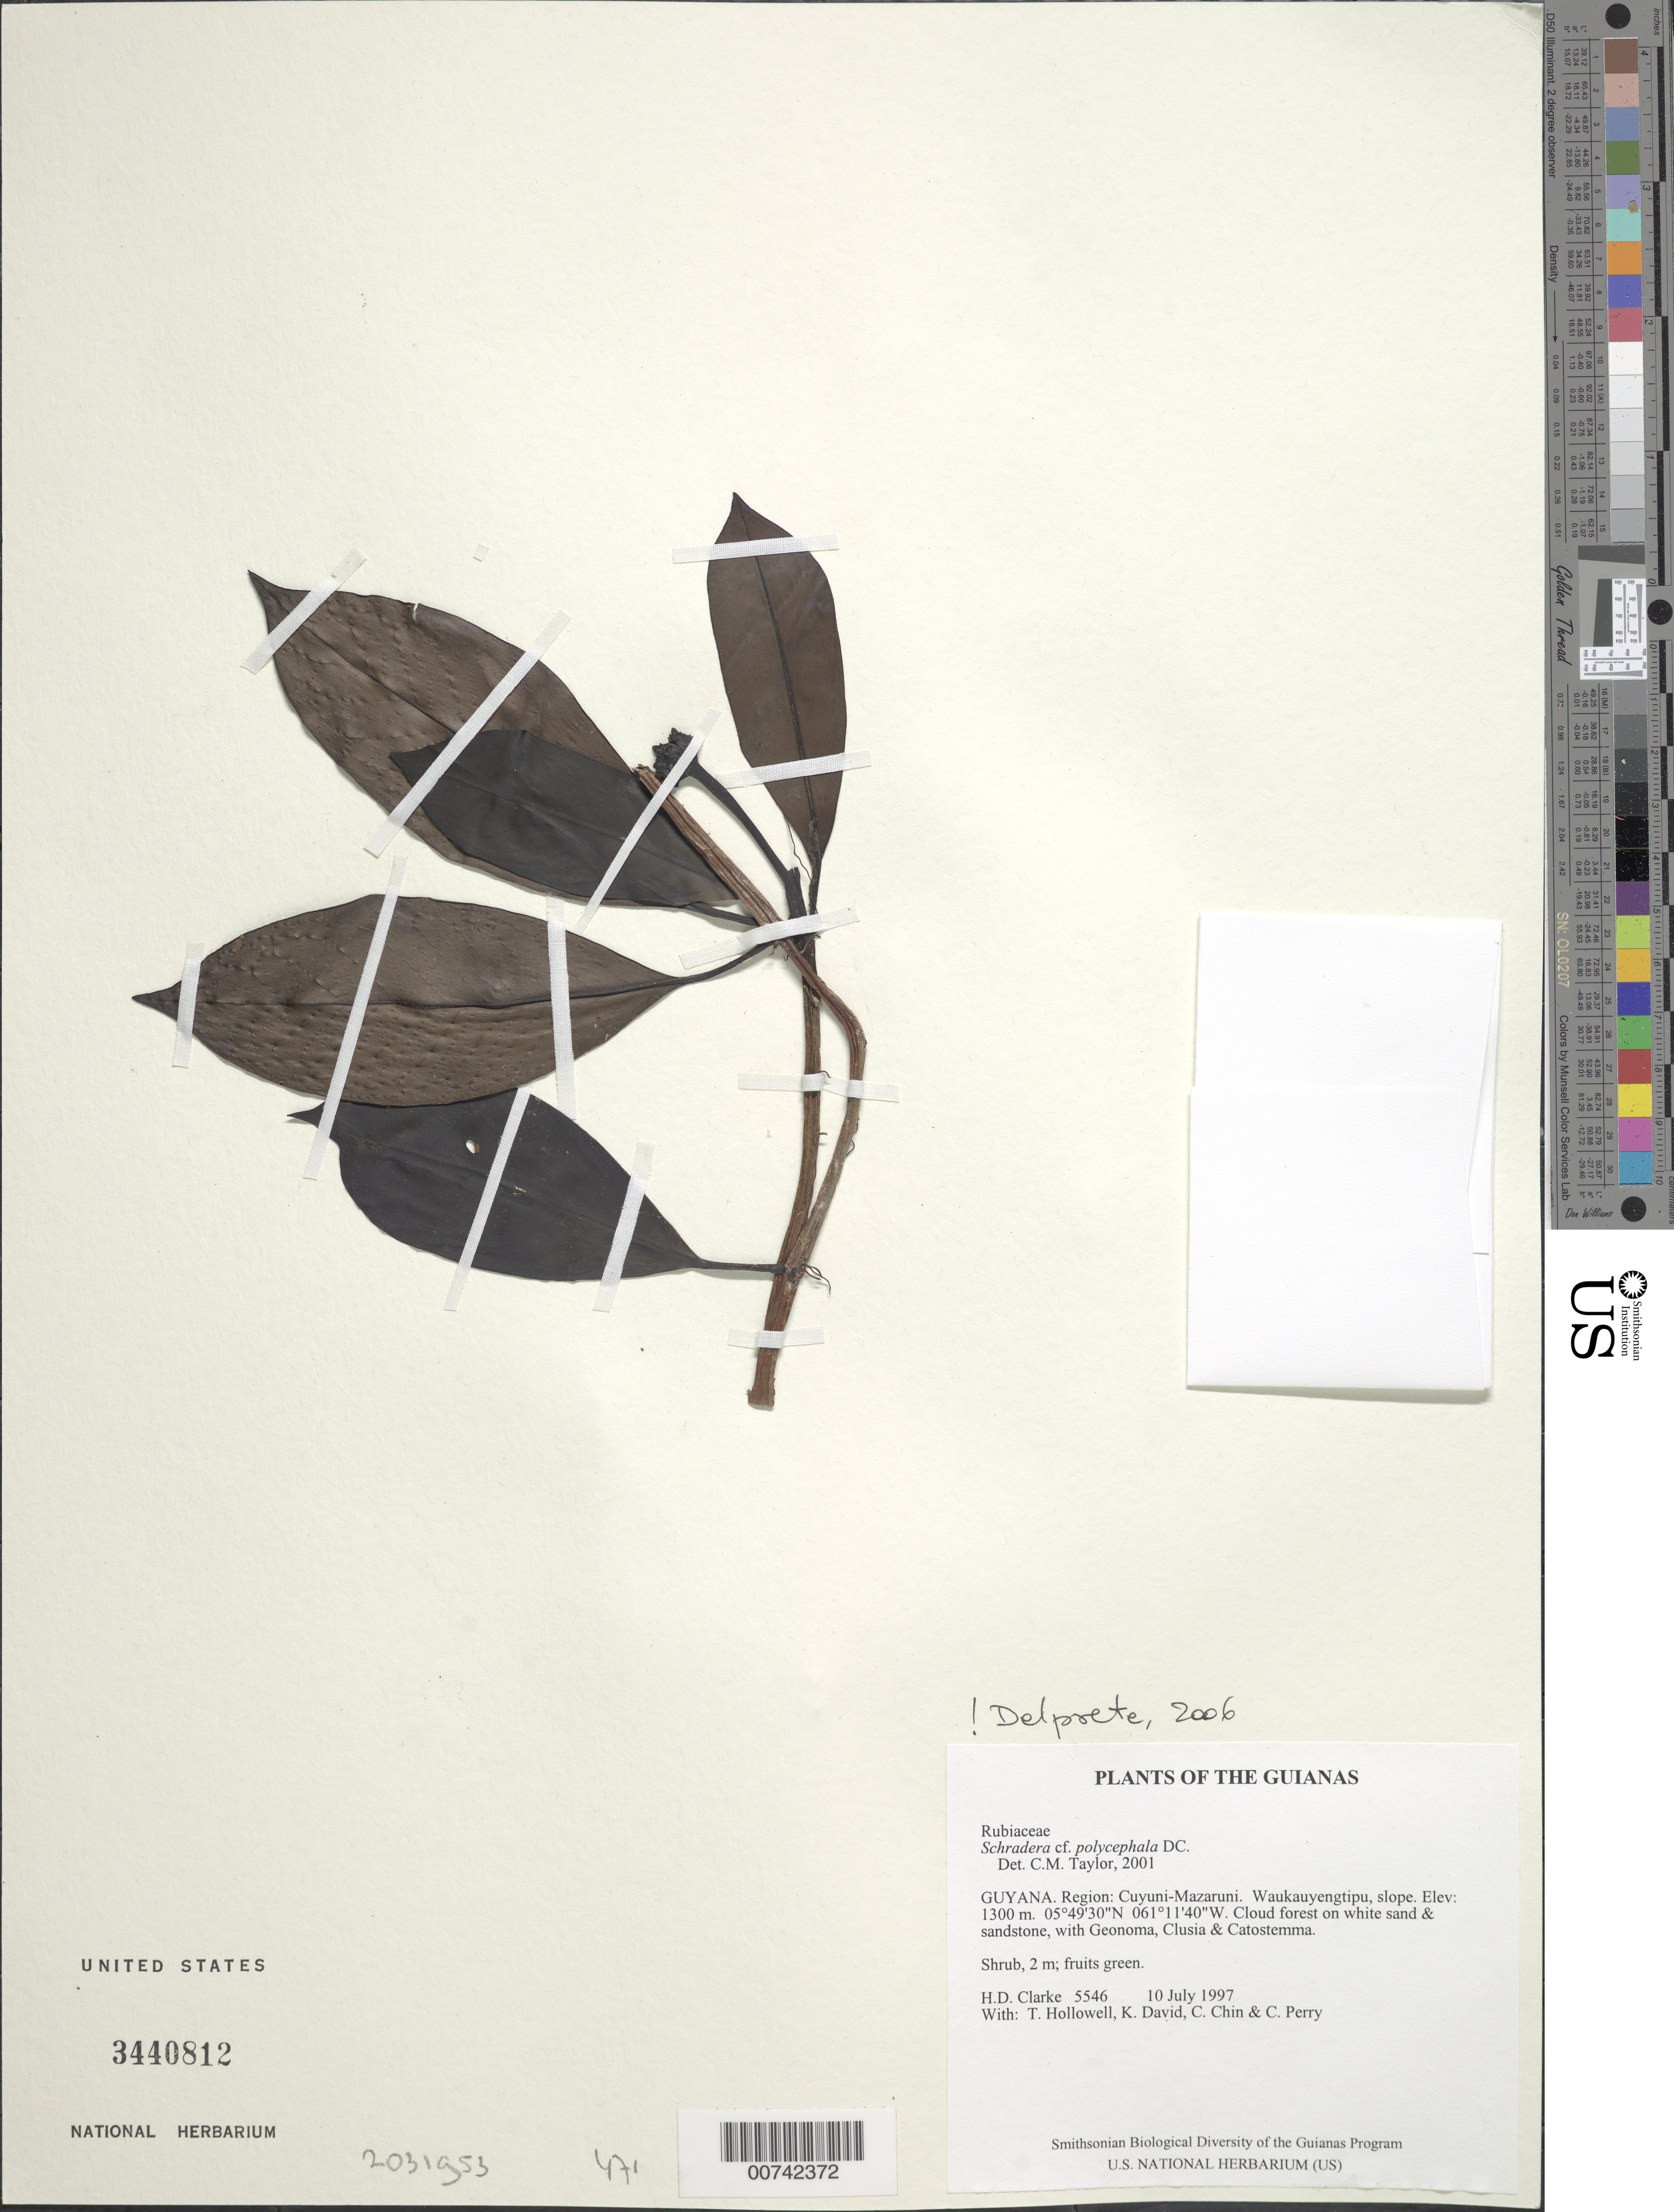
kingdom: Plantae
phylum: Tracheophyta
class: Magnoliopsida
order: Gentianales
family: Rubiaceae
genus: Schradera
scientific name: Schradera polycephala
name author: DC.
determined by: Delprete, P. G., Herb. de Guyane Cay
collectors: H. D. Clarke, T. Hollowell, K. David, C. Chin & C. Perry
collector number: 5546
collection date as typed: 10 July 1997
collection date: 1997-07-10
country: Guyana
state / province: Cuyuni-Mazaruni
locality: Waukauyengtipu, slope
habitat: Cloud forest on white sand & sandstone, with Geonoma, Clusia & Catostemma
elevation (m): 1300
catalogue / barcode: US 3440812